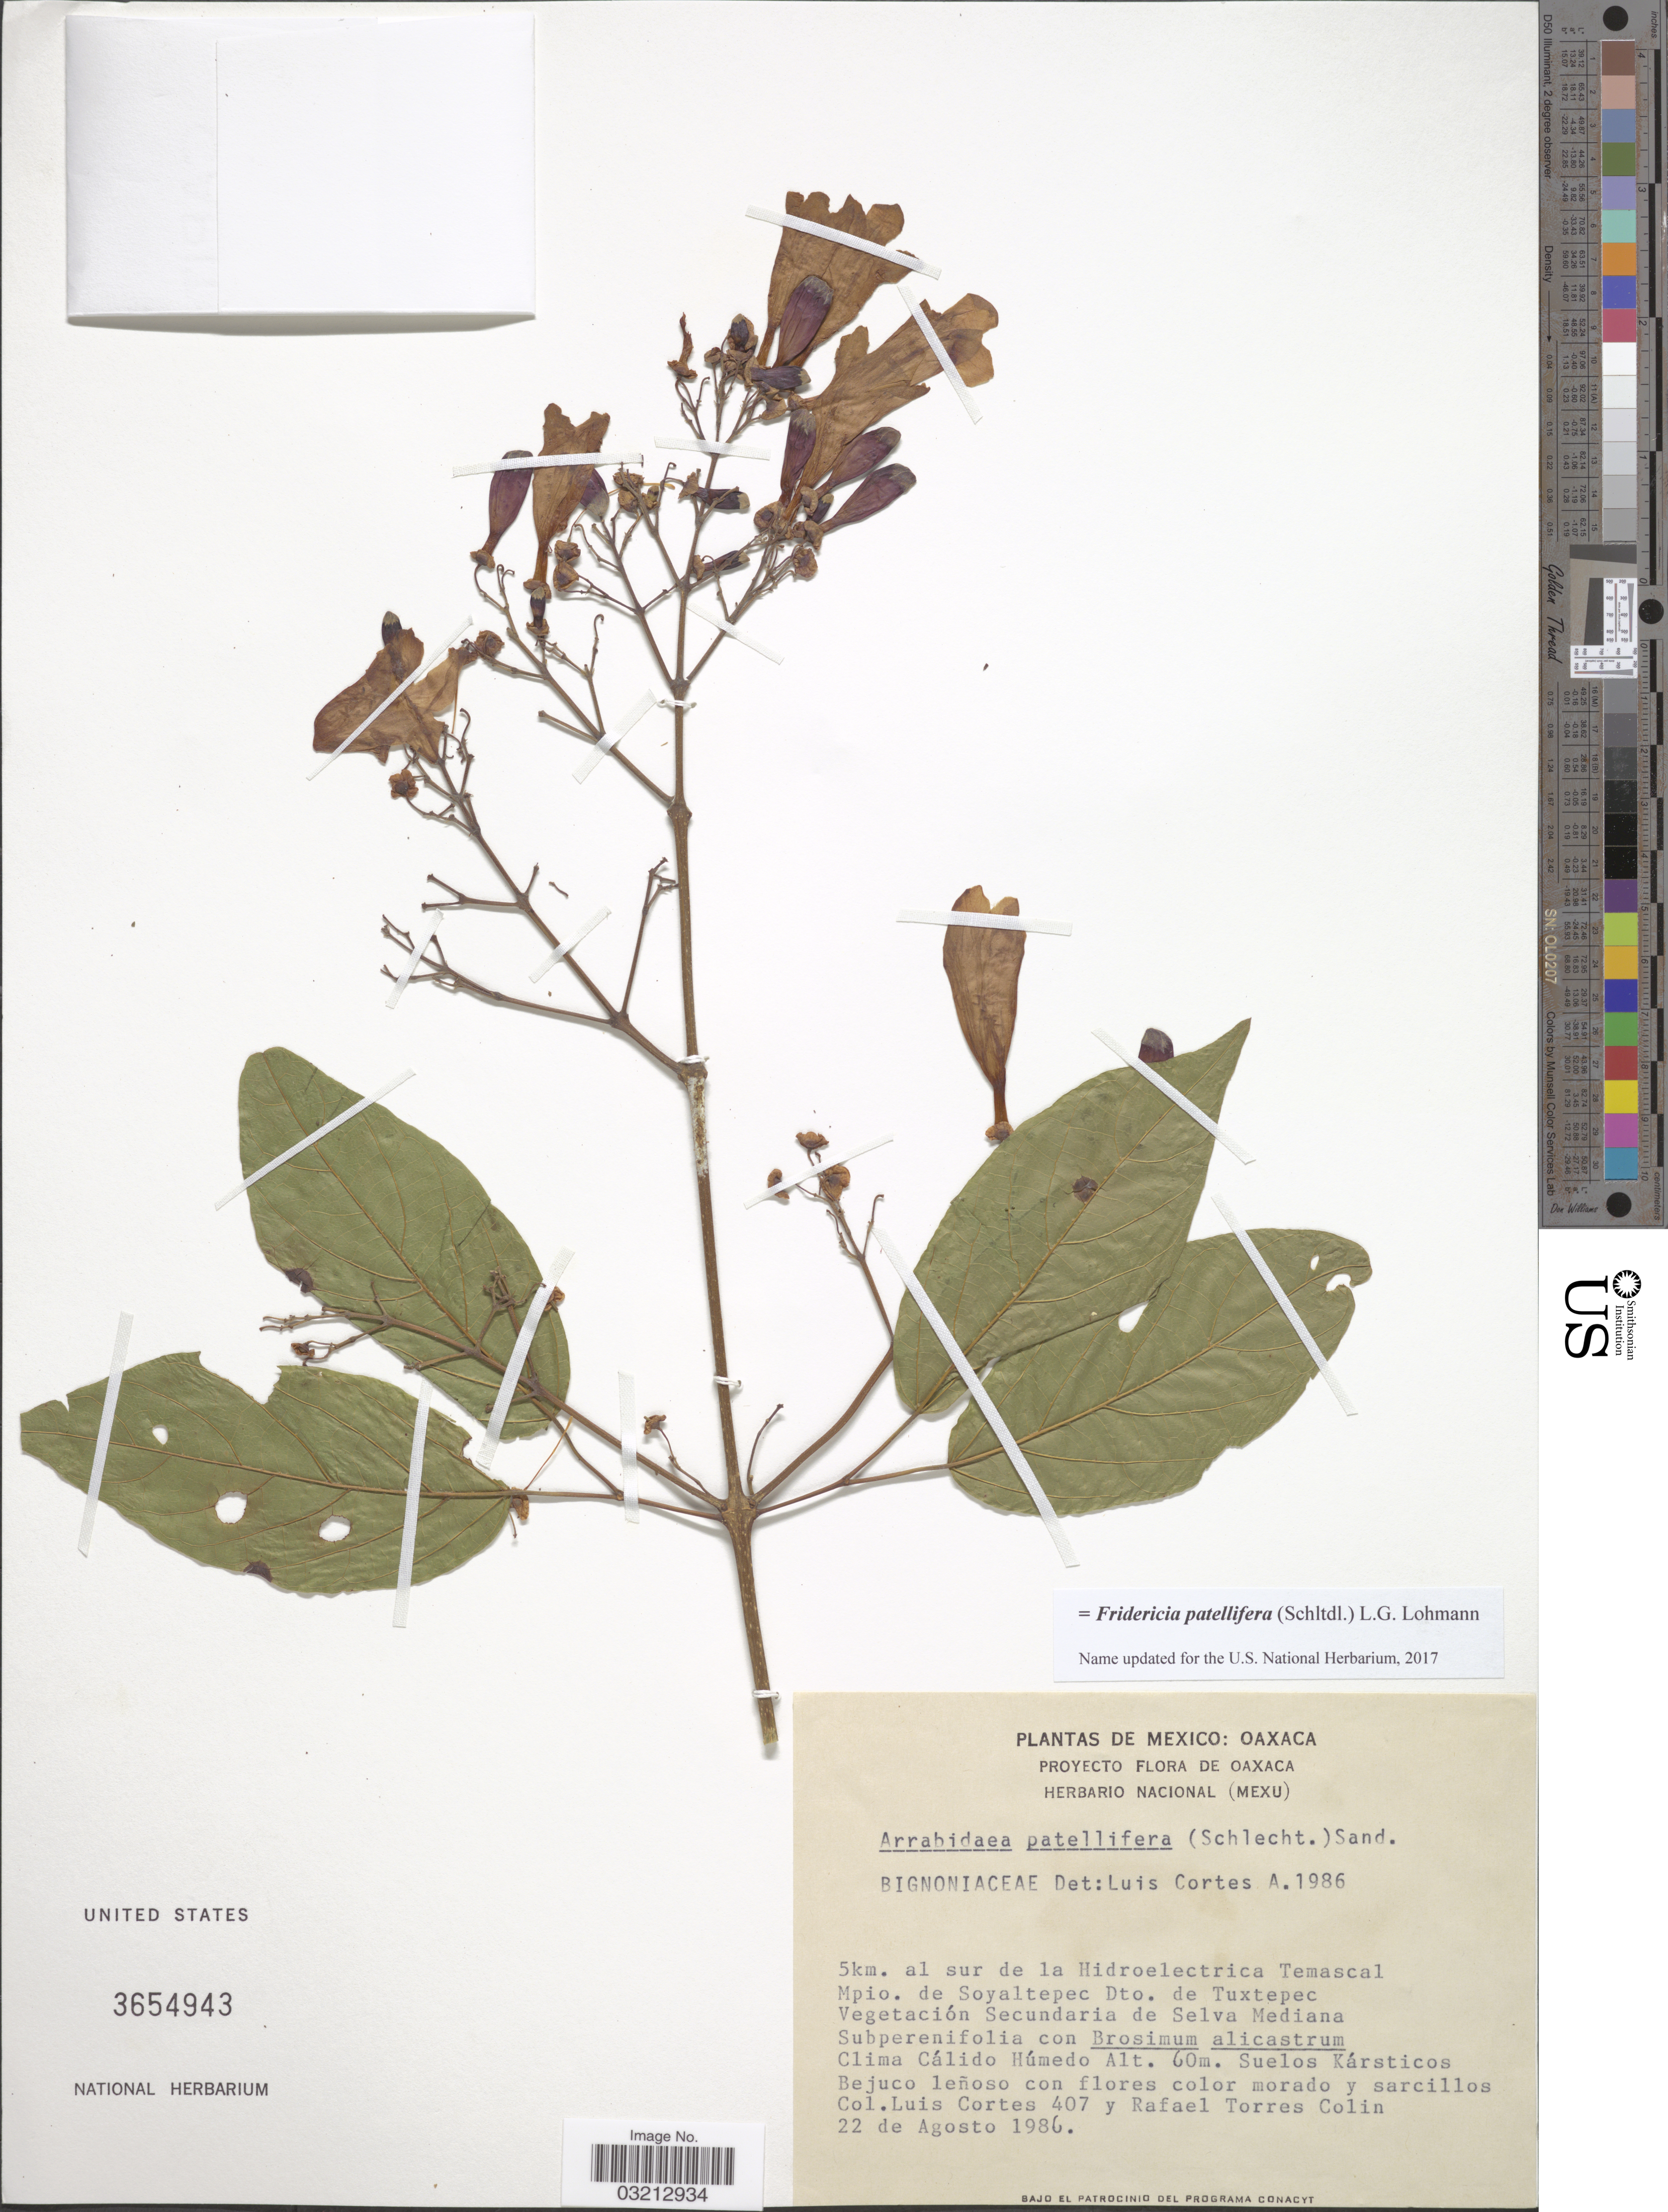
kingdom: Plantae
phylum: Tracheophyta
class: Magnoliopsida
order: Lamiales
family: Bignoniaceae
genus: Fridericia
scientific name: Fridericia patellifera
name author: (Schltdl.) L.G. Lohmann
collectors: L. Cortes & R. Torres C.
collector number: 407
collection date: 1986-08-22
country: Mexico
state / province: Oaxaca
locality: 5 km. al sur de la Hidroelectrica Temascal. Mpio. de Soyaltepec Dto. de Tuxtepec.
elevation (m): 60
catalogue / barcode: US 3654943